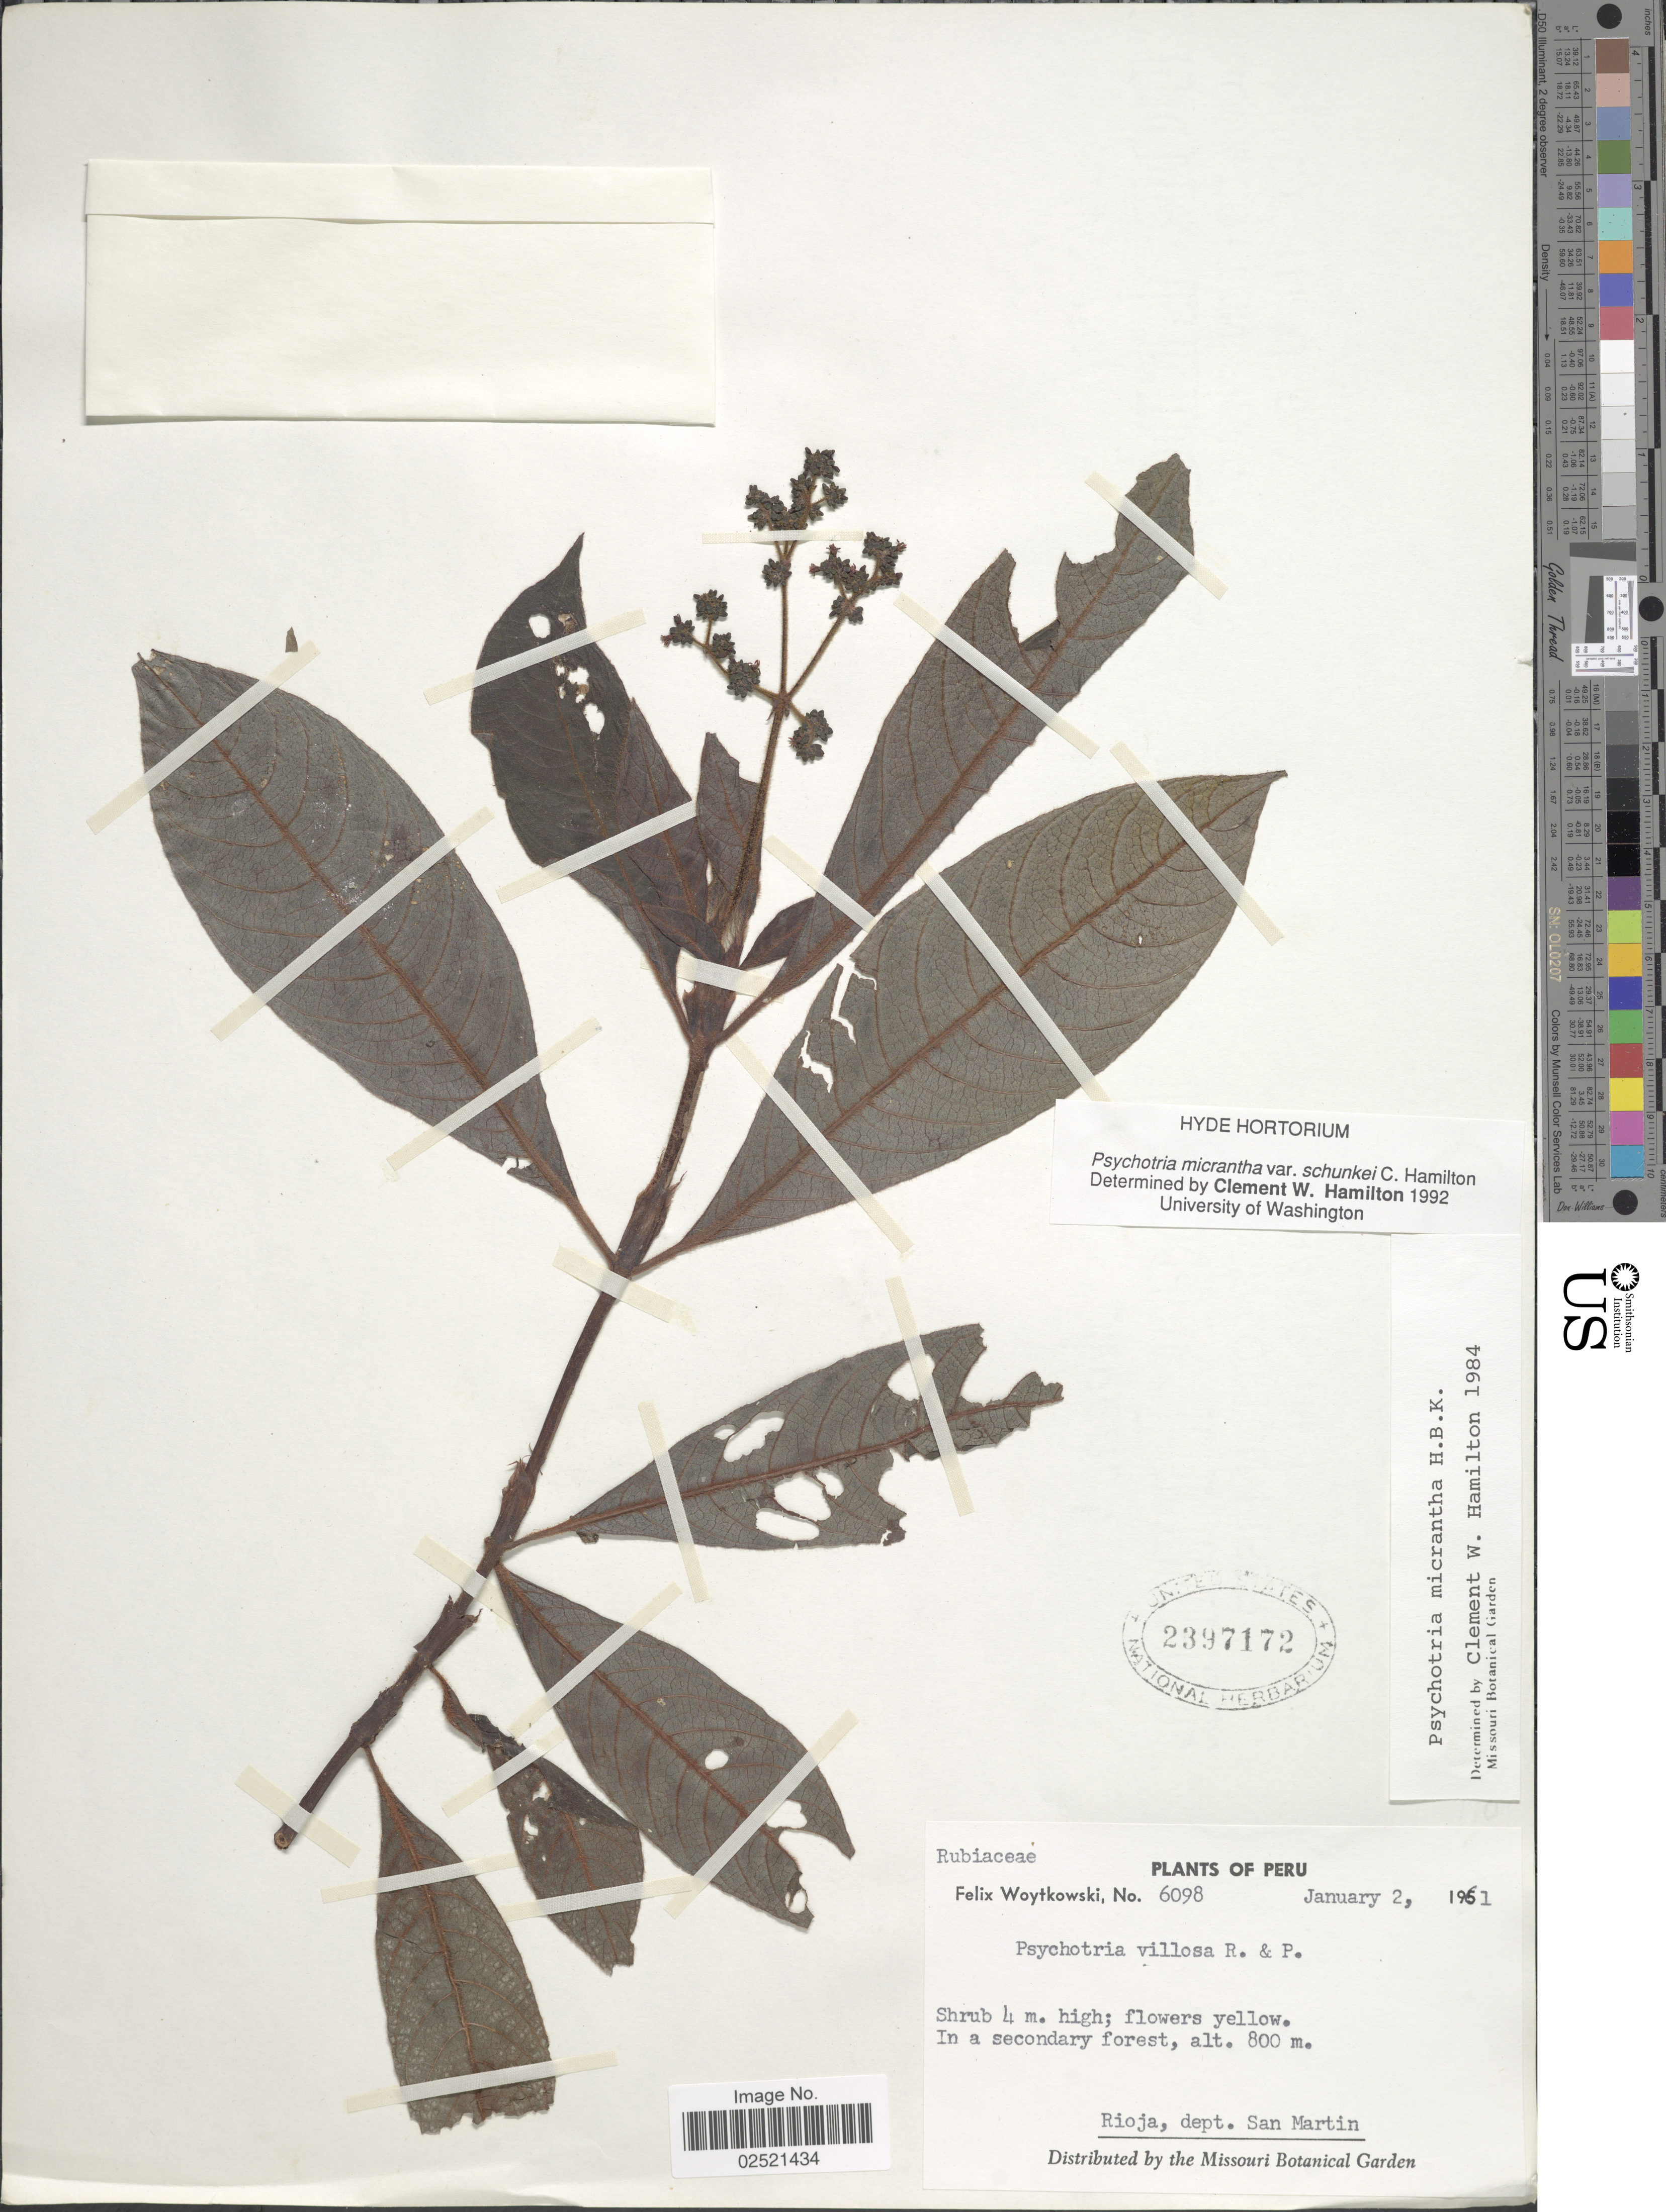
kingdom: Plantae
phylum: Tracheophyta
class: Magnoliopsida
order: Gentianales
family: Rubiaceae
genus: Psychotria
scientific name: Psychotria micrantha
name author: Kunth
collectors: F. Woytkowski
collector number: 6098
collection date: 1961-01-02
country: Peru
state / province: San Martín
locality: Rioja, in a secondary forest.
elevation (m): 800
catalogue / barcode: US 2397172